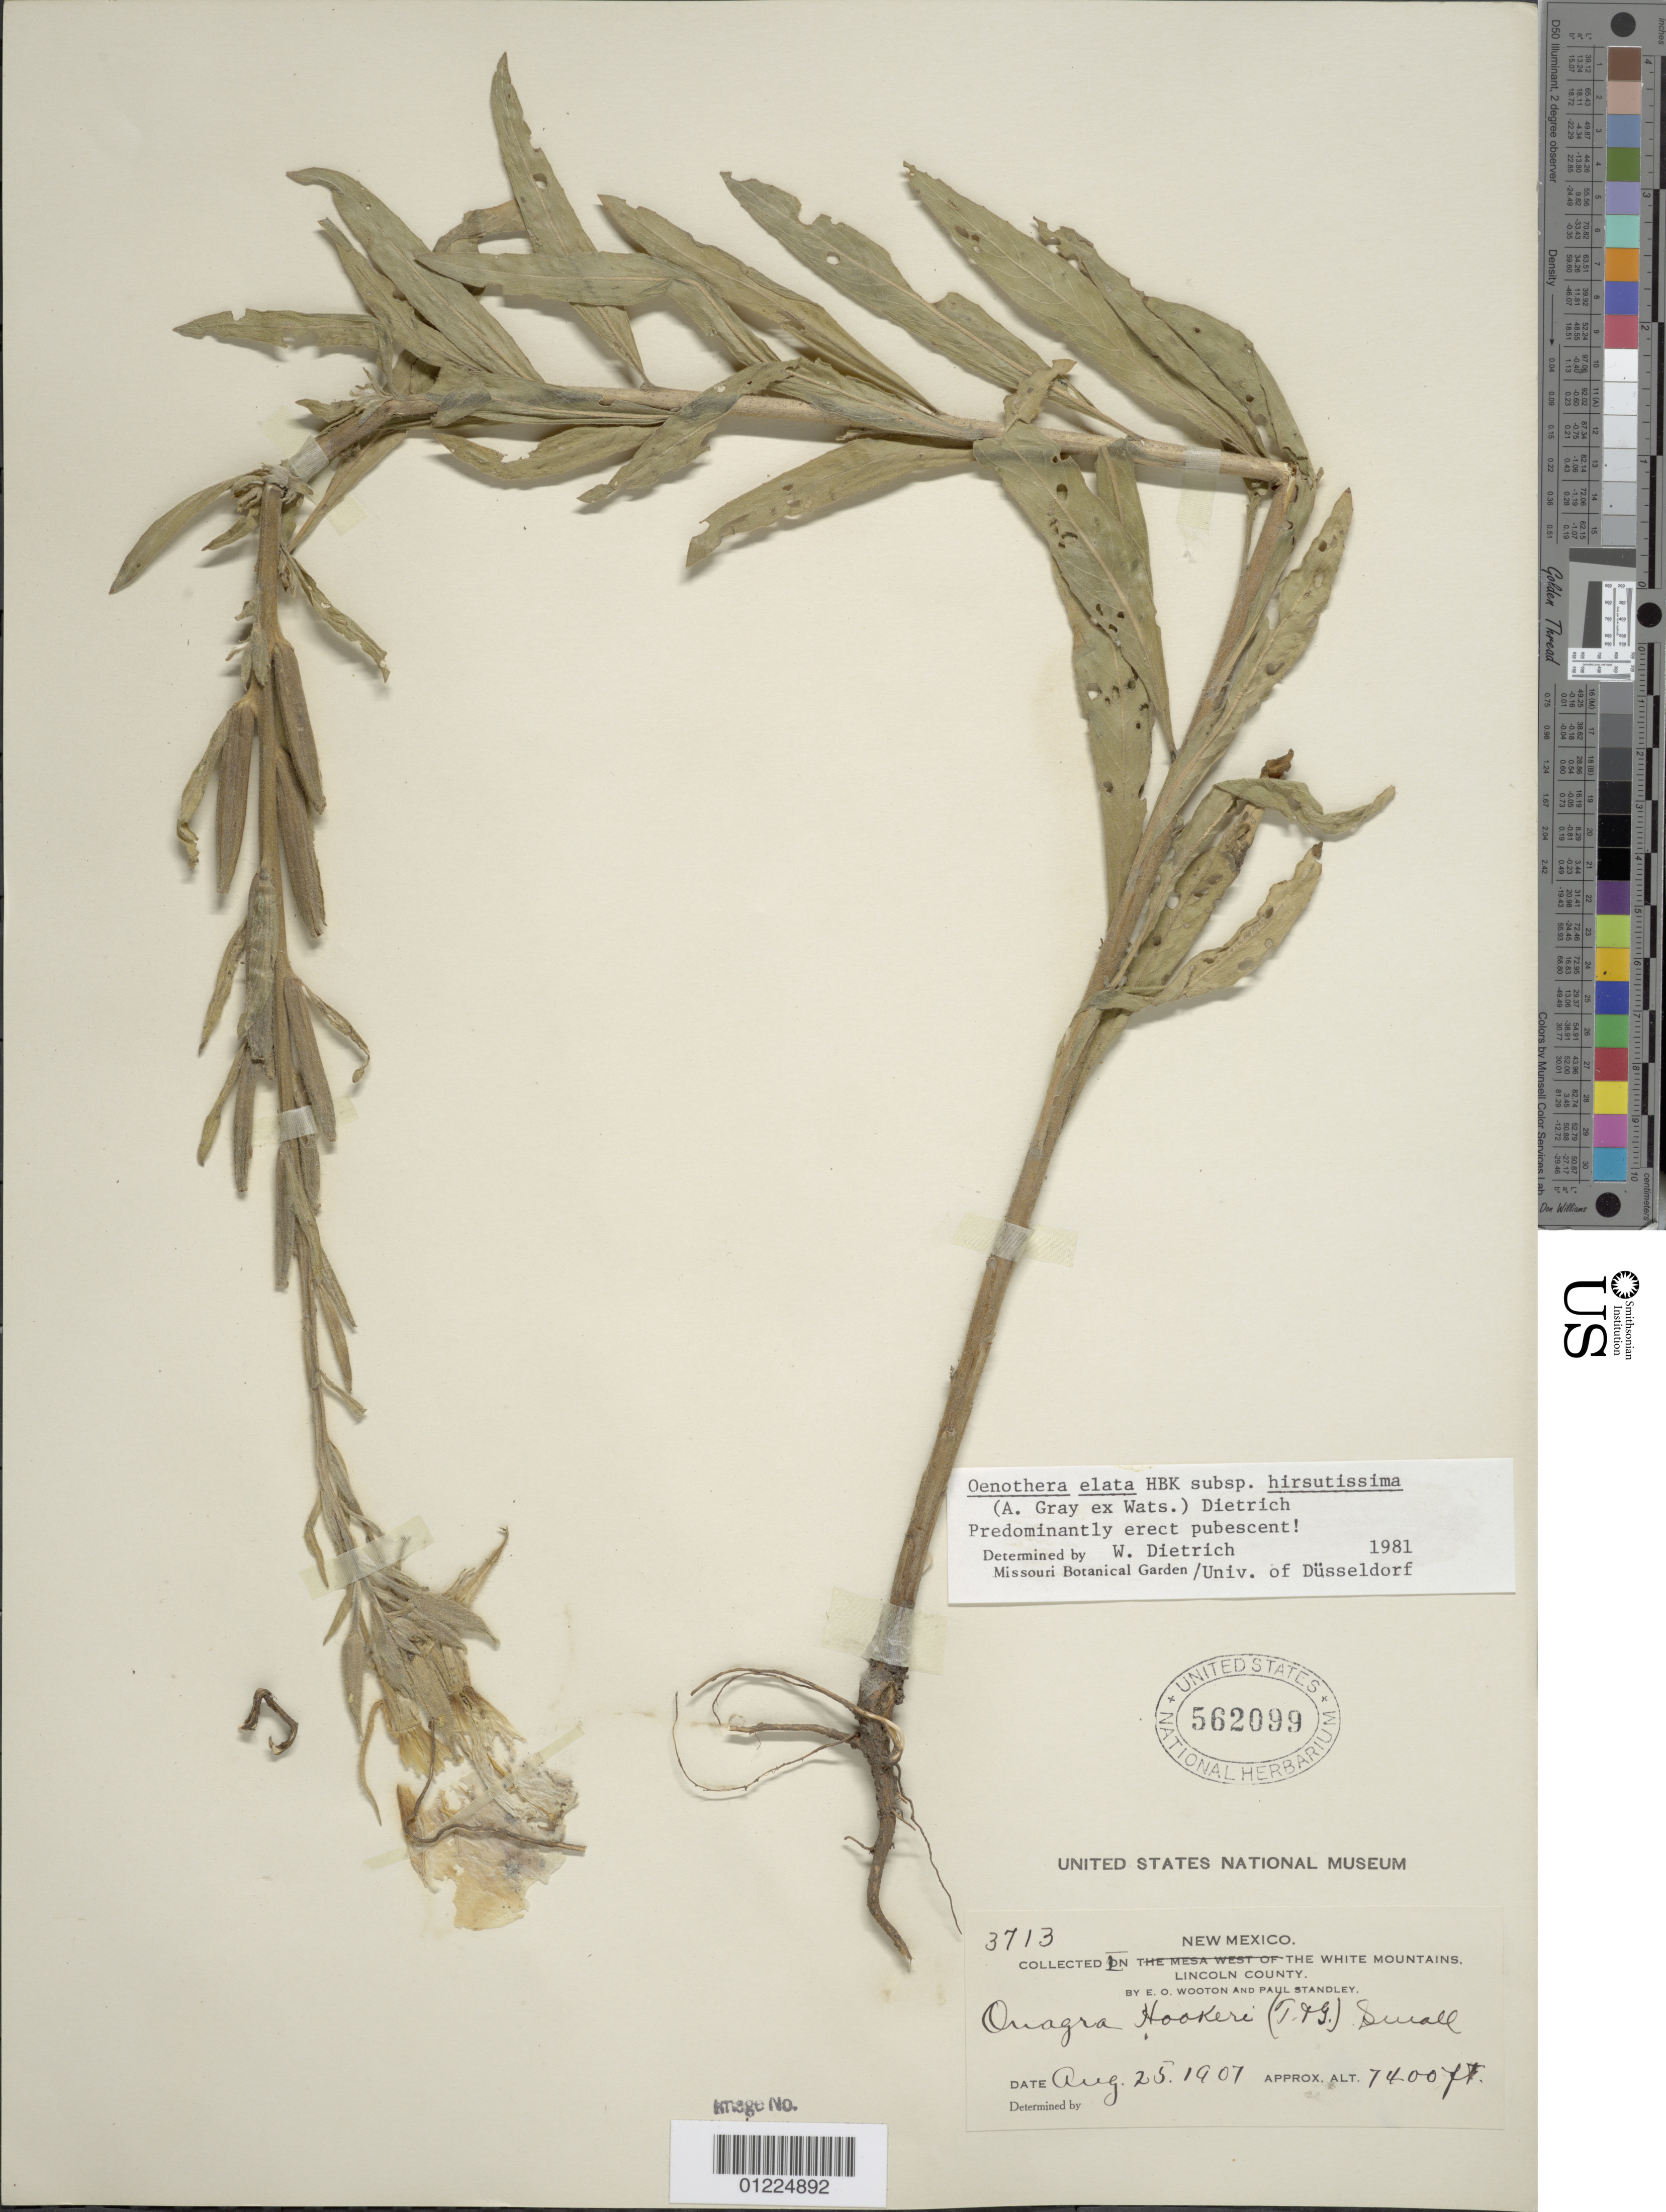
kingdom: Plantae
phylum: Tracheophyta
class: Magnoliopsida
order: Myrtales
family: Onagraceae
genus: Oenothera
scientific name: Oenothera elata subsp. hirsutissima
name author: (A. Gray ex S. Watson) W. Dietr.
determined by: Dietrich, W.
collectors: E. O. Wooton & P. C. Standley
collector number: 3713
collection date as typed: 25 Aug 1907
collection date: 1907-08-25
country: United States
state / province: New Mexico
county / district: Lincoln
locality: White Mountains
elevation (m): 2256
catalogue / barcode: US 562099